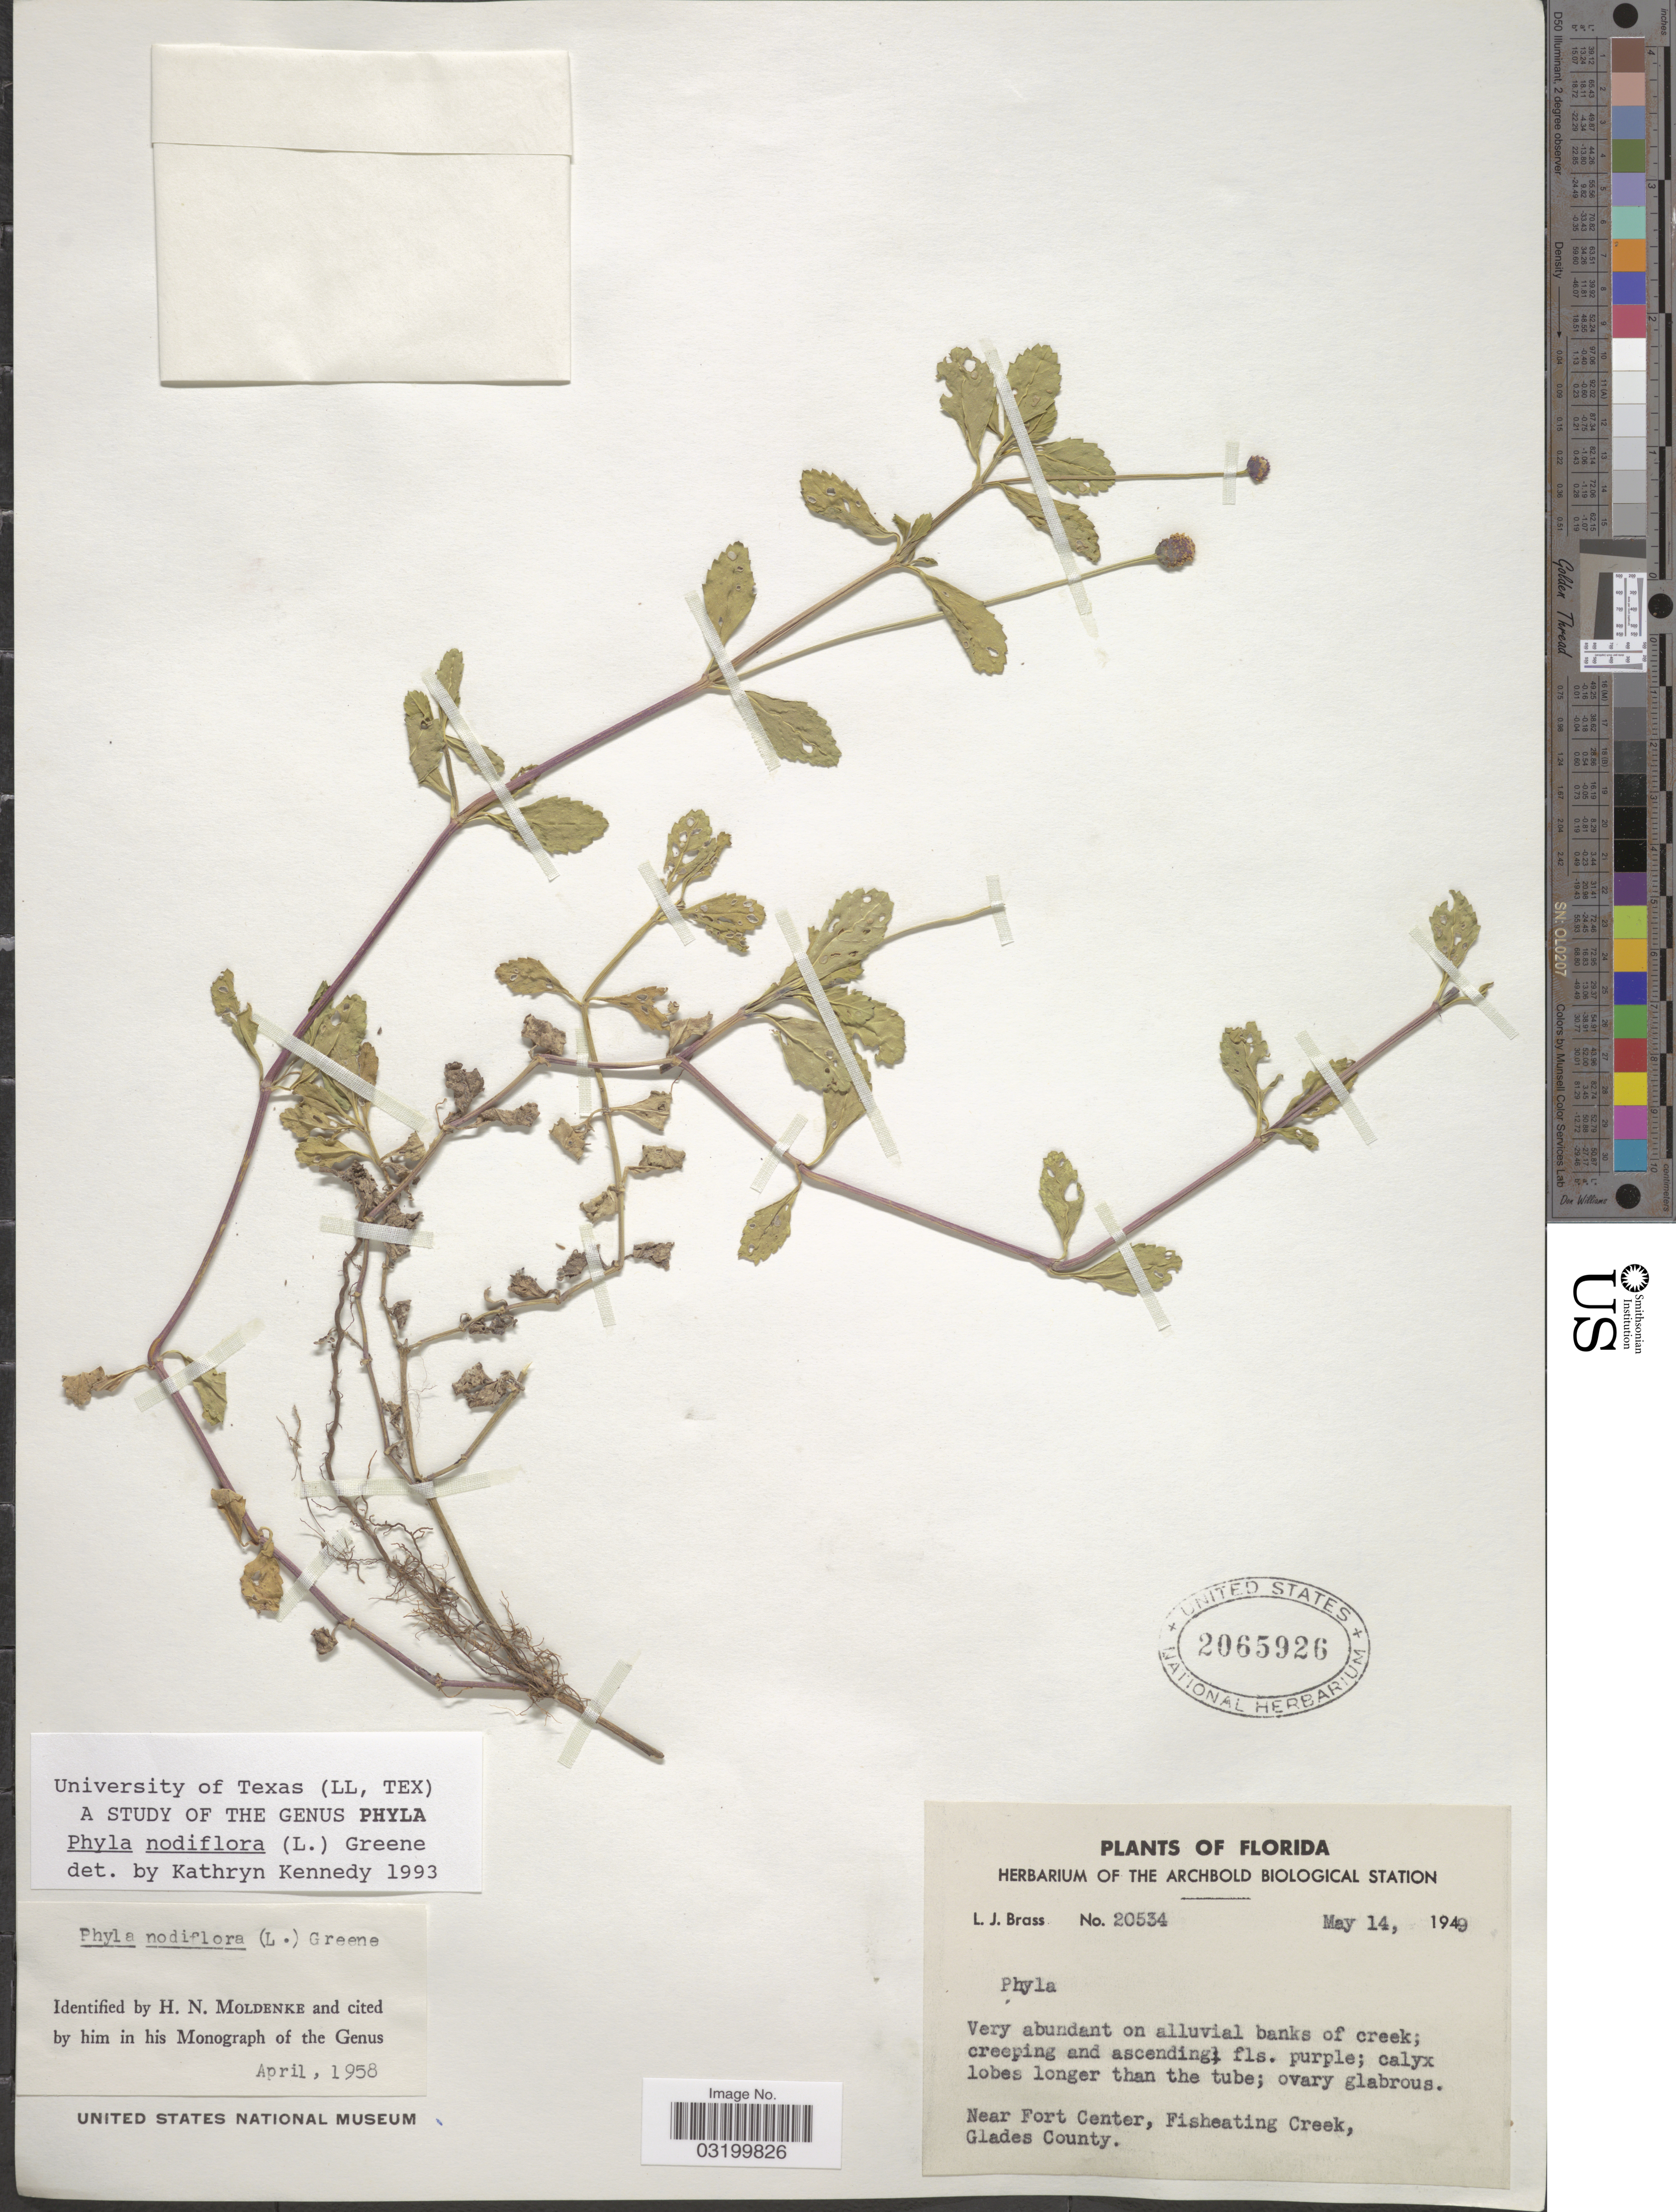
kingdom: Plantae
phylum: Tracheophyta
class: Magnoliopsida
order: Lamiales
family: Verbenaceae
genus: Phyla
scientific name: Phyla nodiflora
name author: (L.) Greene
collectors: L. J. Brass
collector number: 20534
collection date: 1949-05-14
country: United States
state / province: Florida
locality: On alluvial banks of creek. Near Fort Center, Fisheating Creek, Glades County.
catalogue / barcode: US 2065926